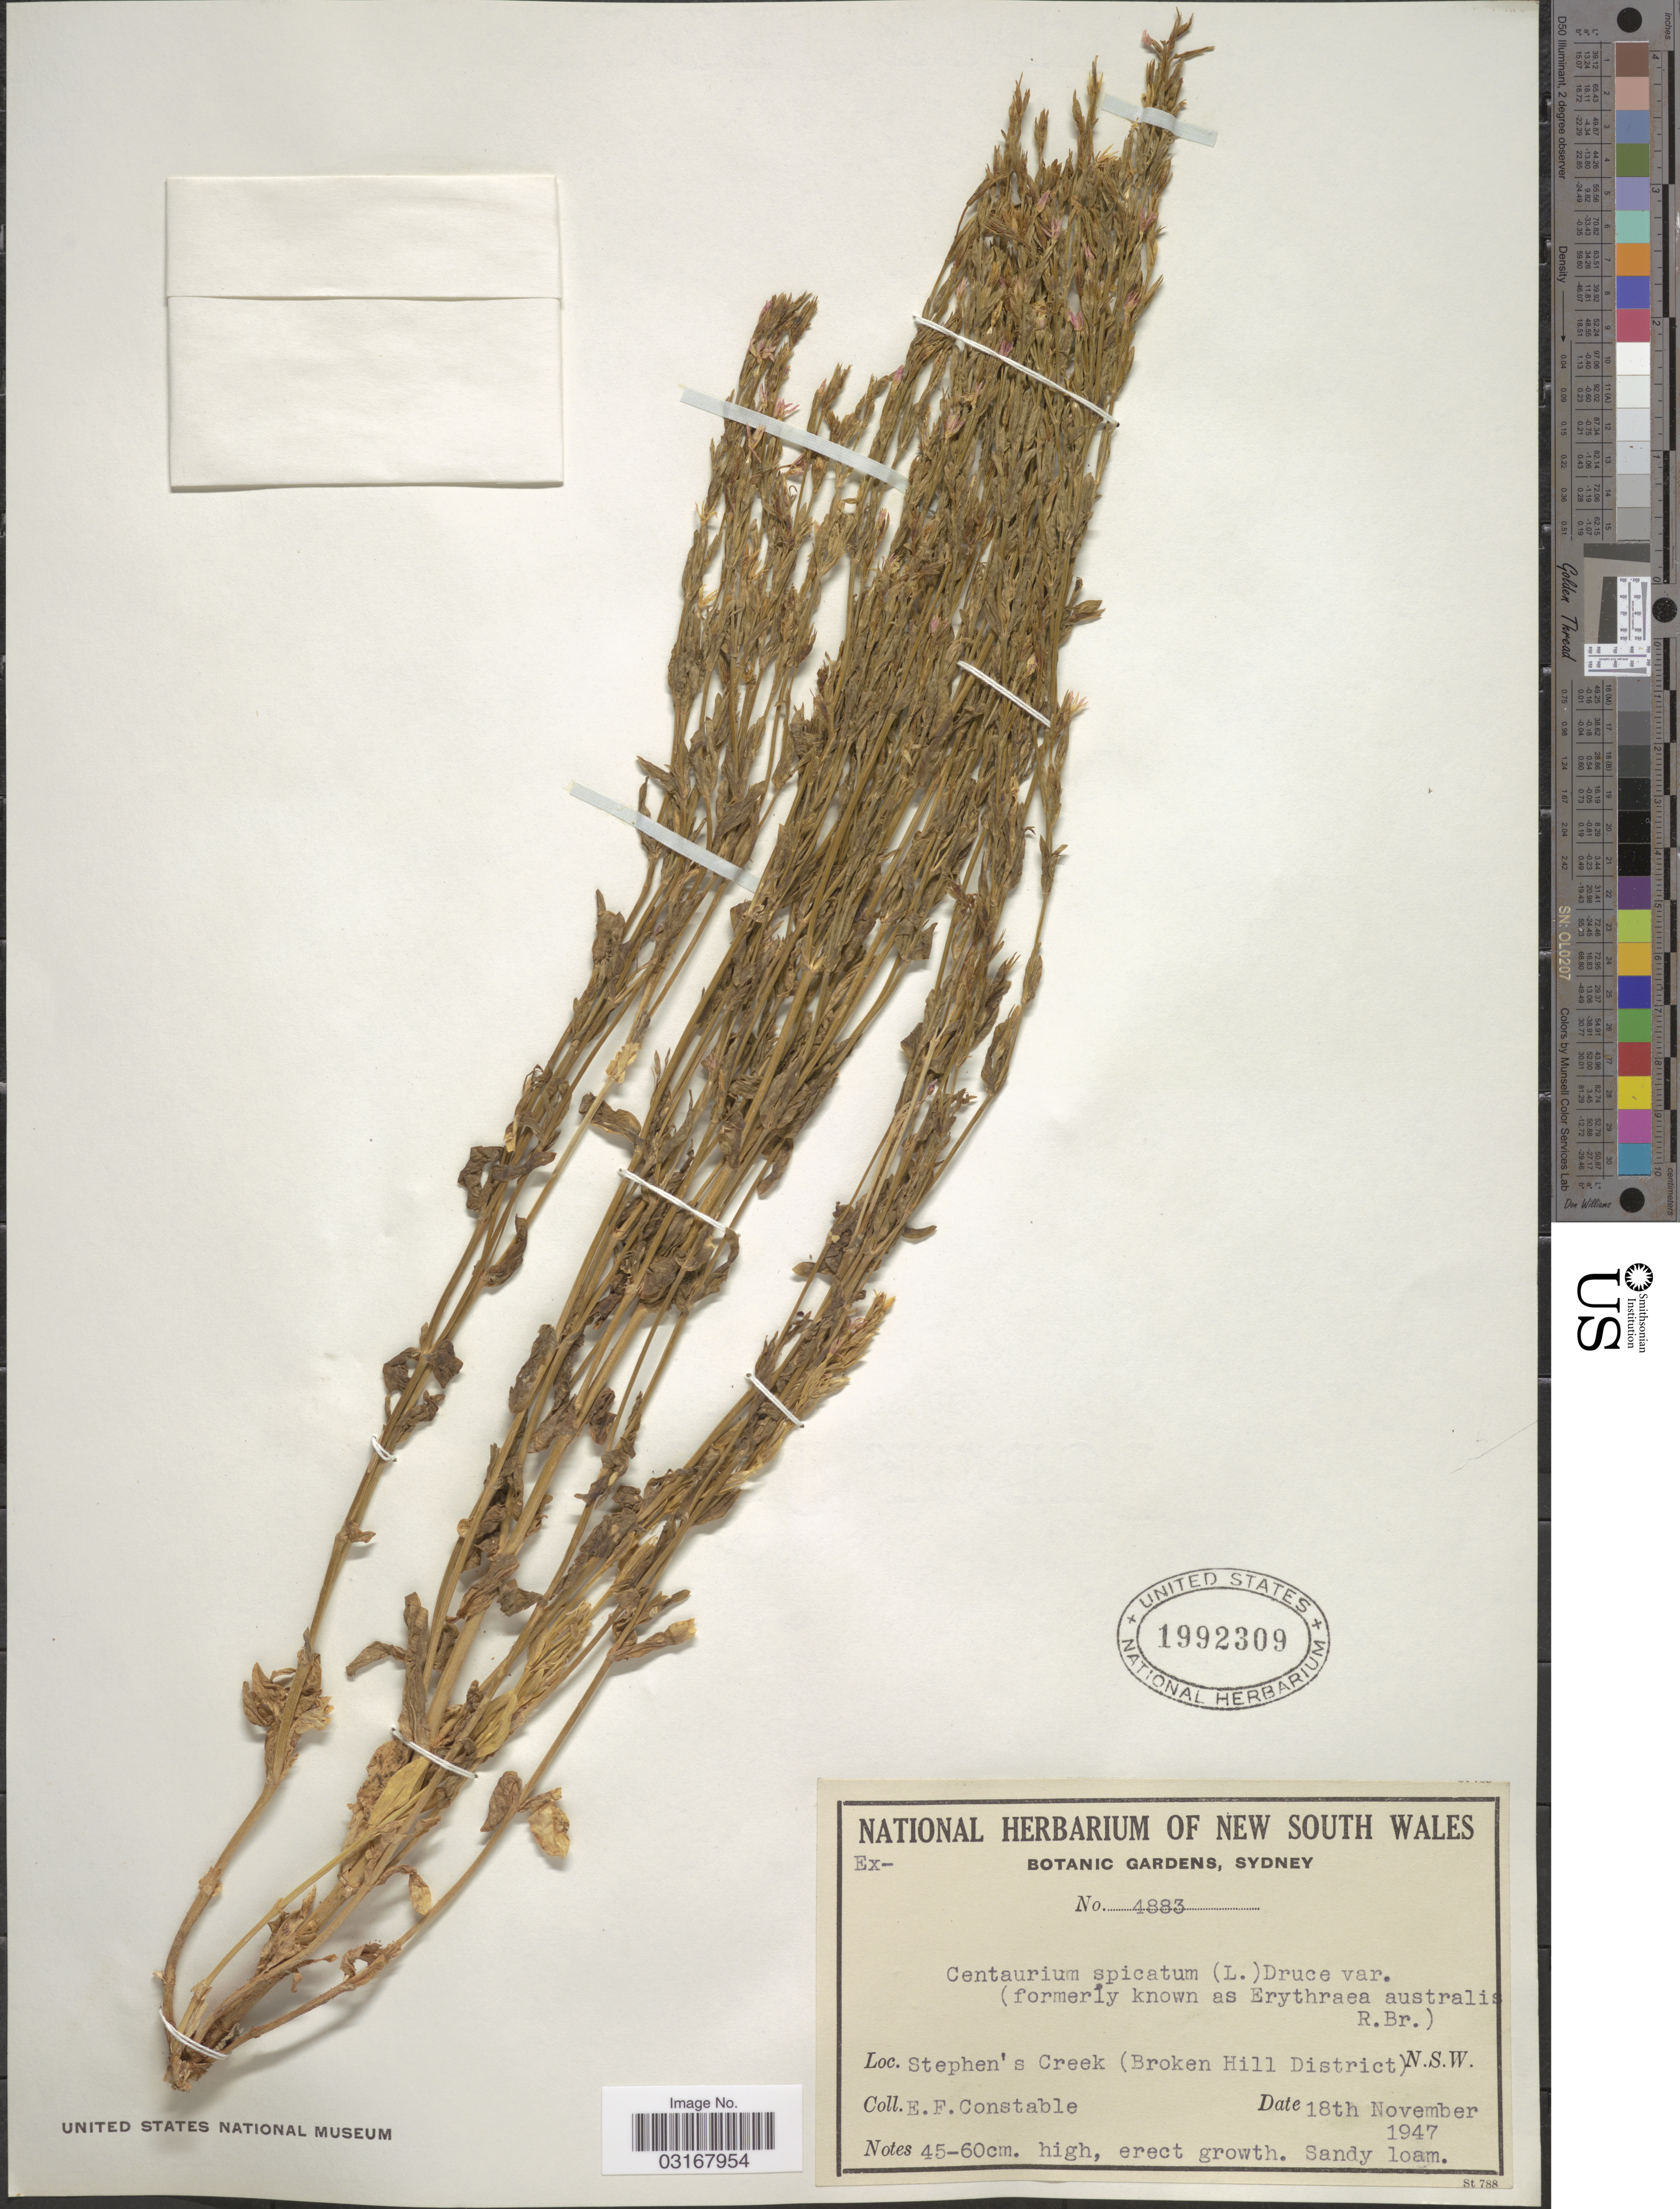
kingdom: Plantae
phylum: Tracheophyta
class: Magnoliopsida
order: Gentianales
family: Gentianaceae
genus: Schenkia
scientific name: Schenkia australis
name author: (R. Br.) G. Mans.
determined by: Strong, Mark T., (BOT), Smithsonian Institution - National Museum of Natural History (UNITED STATES)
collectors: E. F. Constable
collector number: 4883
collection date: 1947-11-18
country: Australia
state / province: New South Wales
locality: Stepehn's Creek (Broken Hill District).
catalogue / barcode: US 1992309